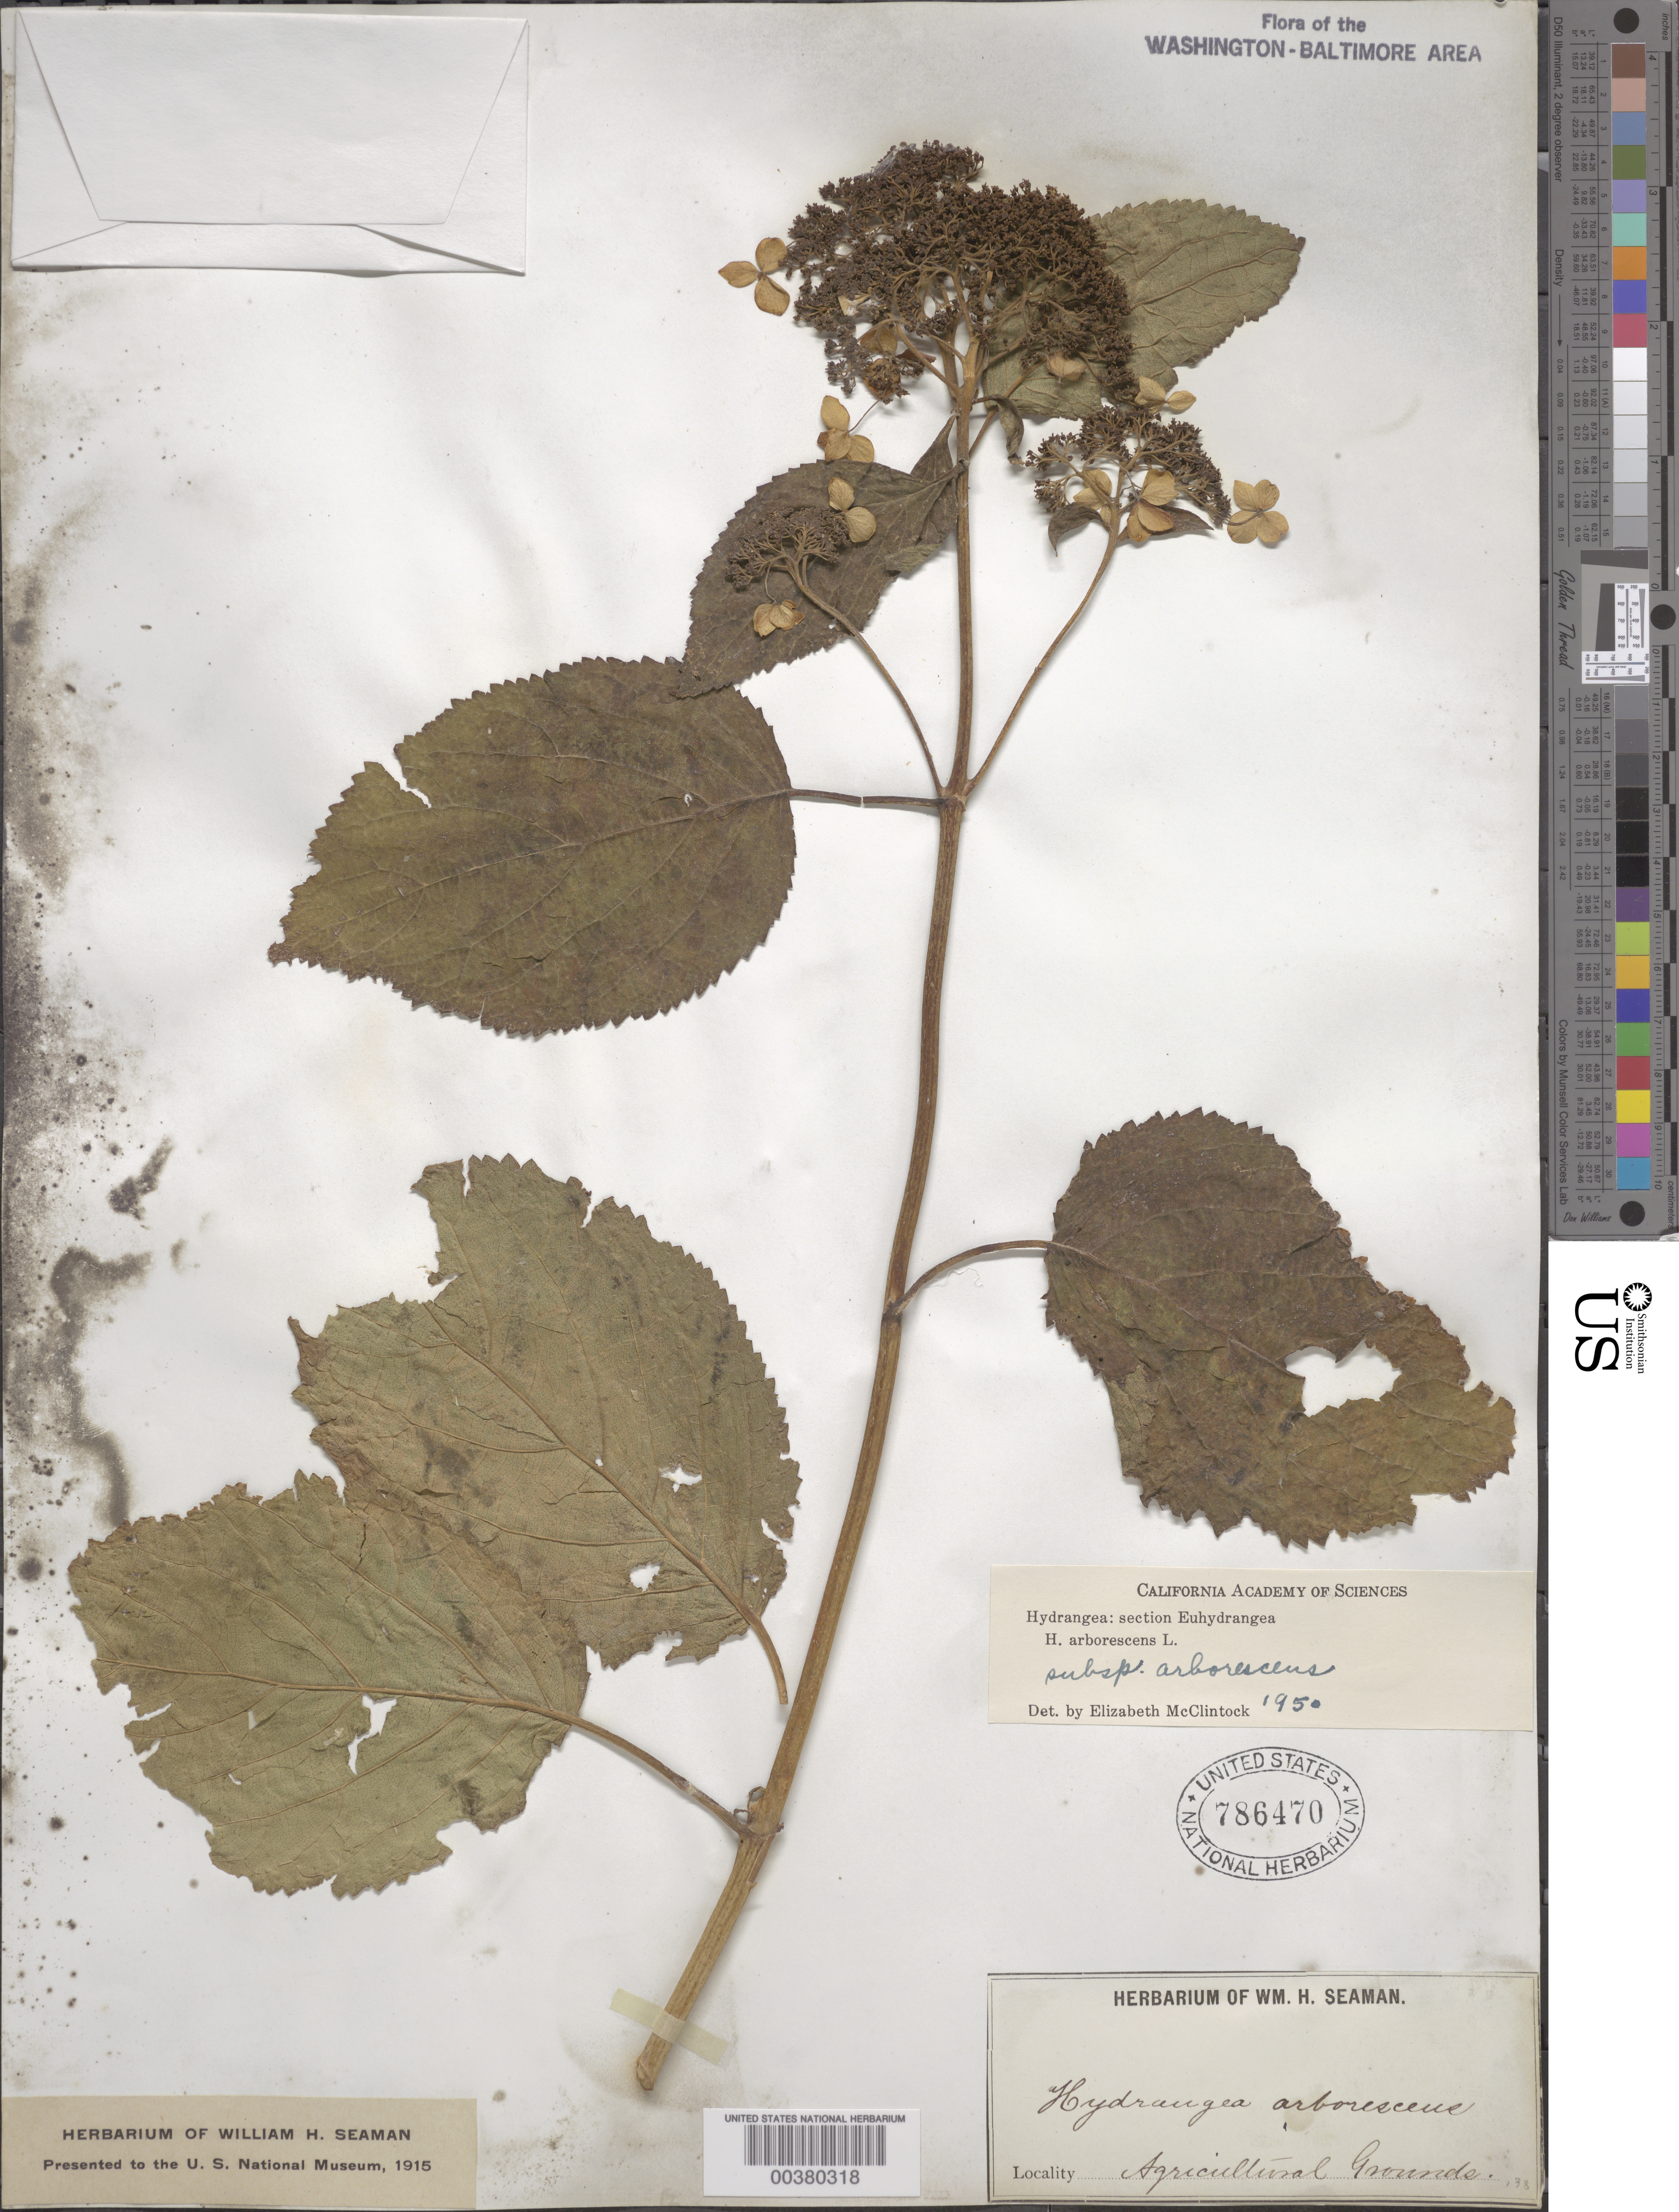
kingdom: Plantae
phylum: Tracheophyta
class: Magnoliopsida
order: Cornales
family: Hydrangeaceae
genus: Hydrangea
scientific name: Hydrangea arborescens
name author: L.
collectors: W. Seaman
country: United States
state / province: District of Columbia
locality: Agricultural grounds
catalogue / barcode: US 786470